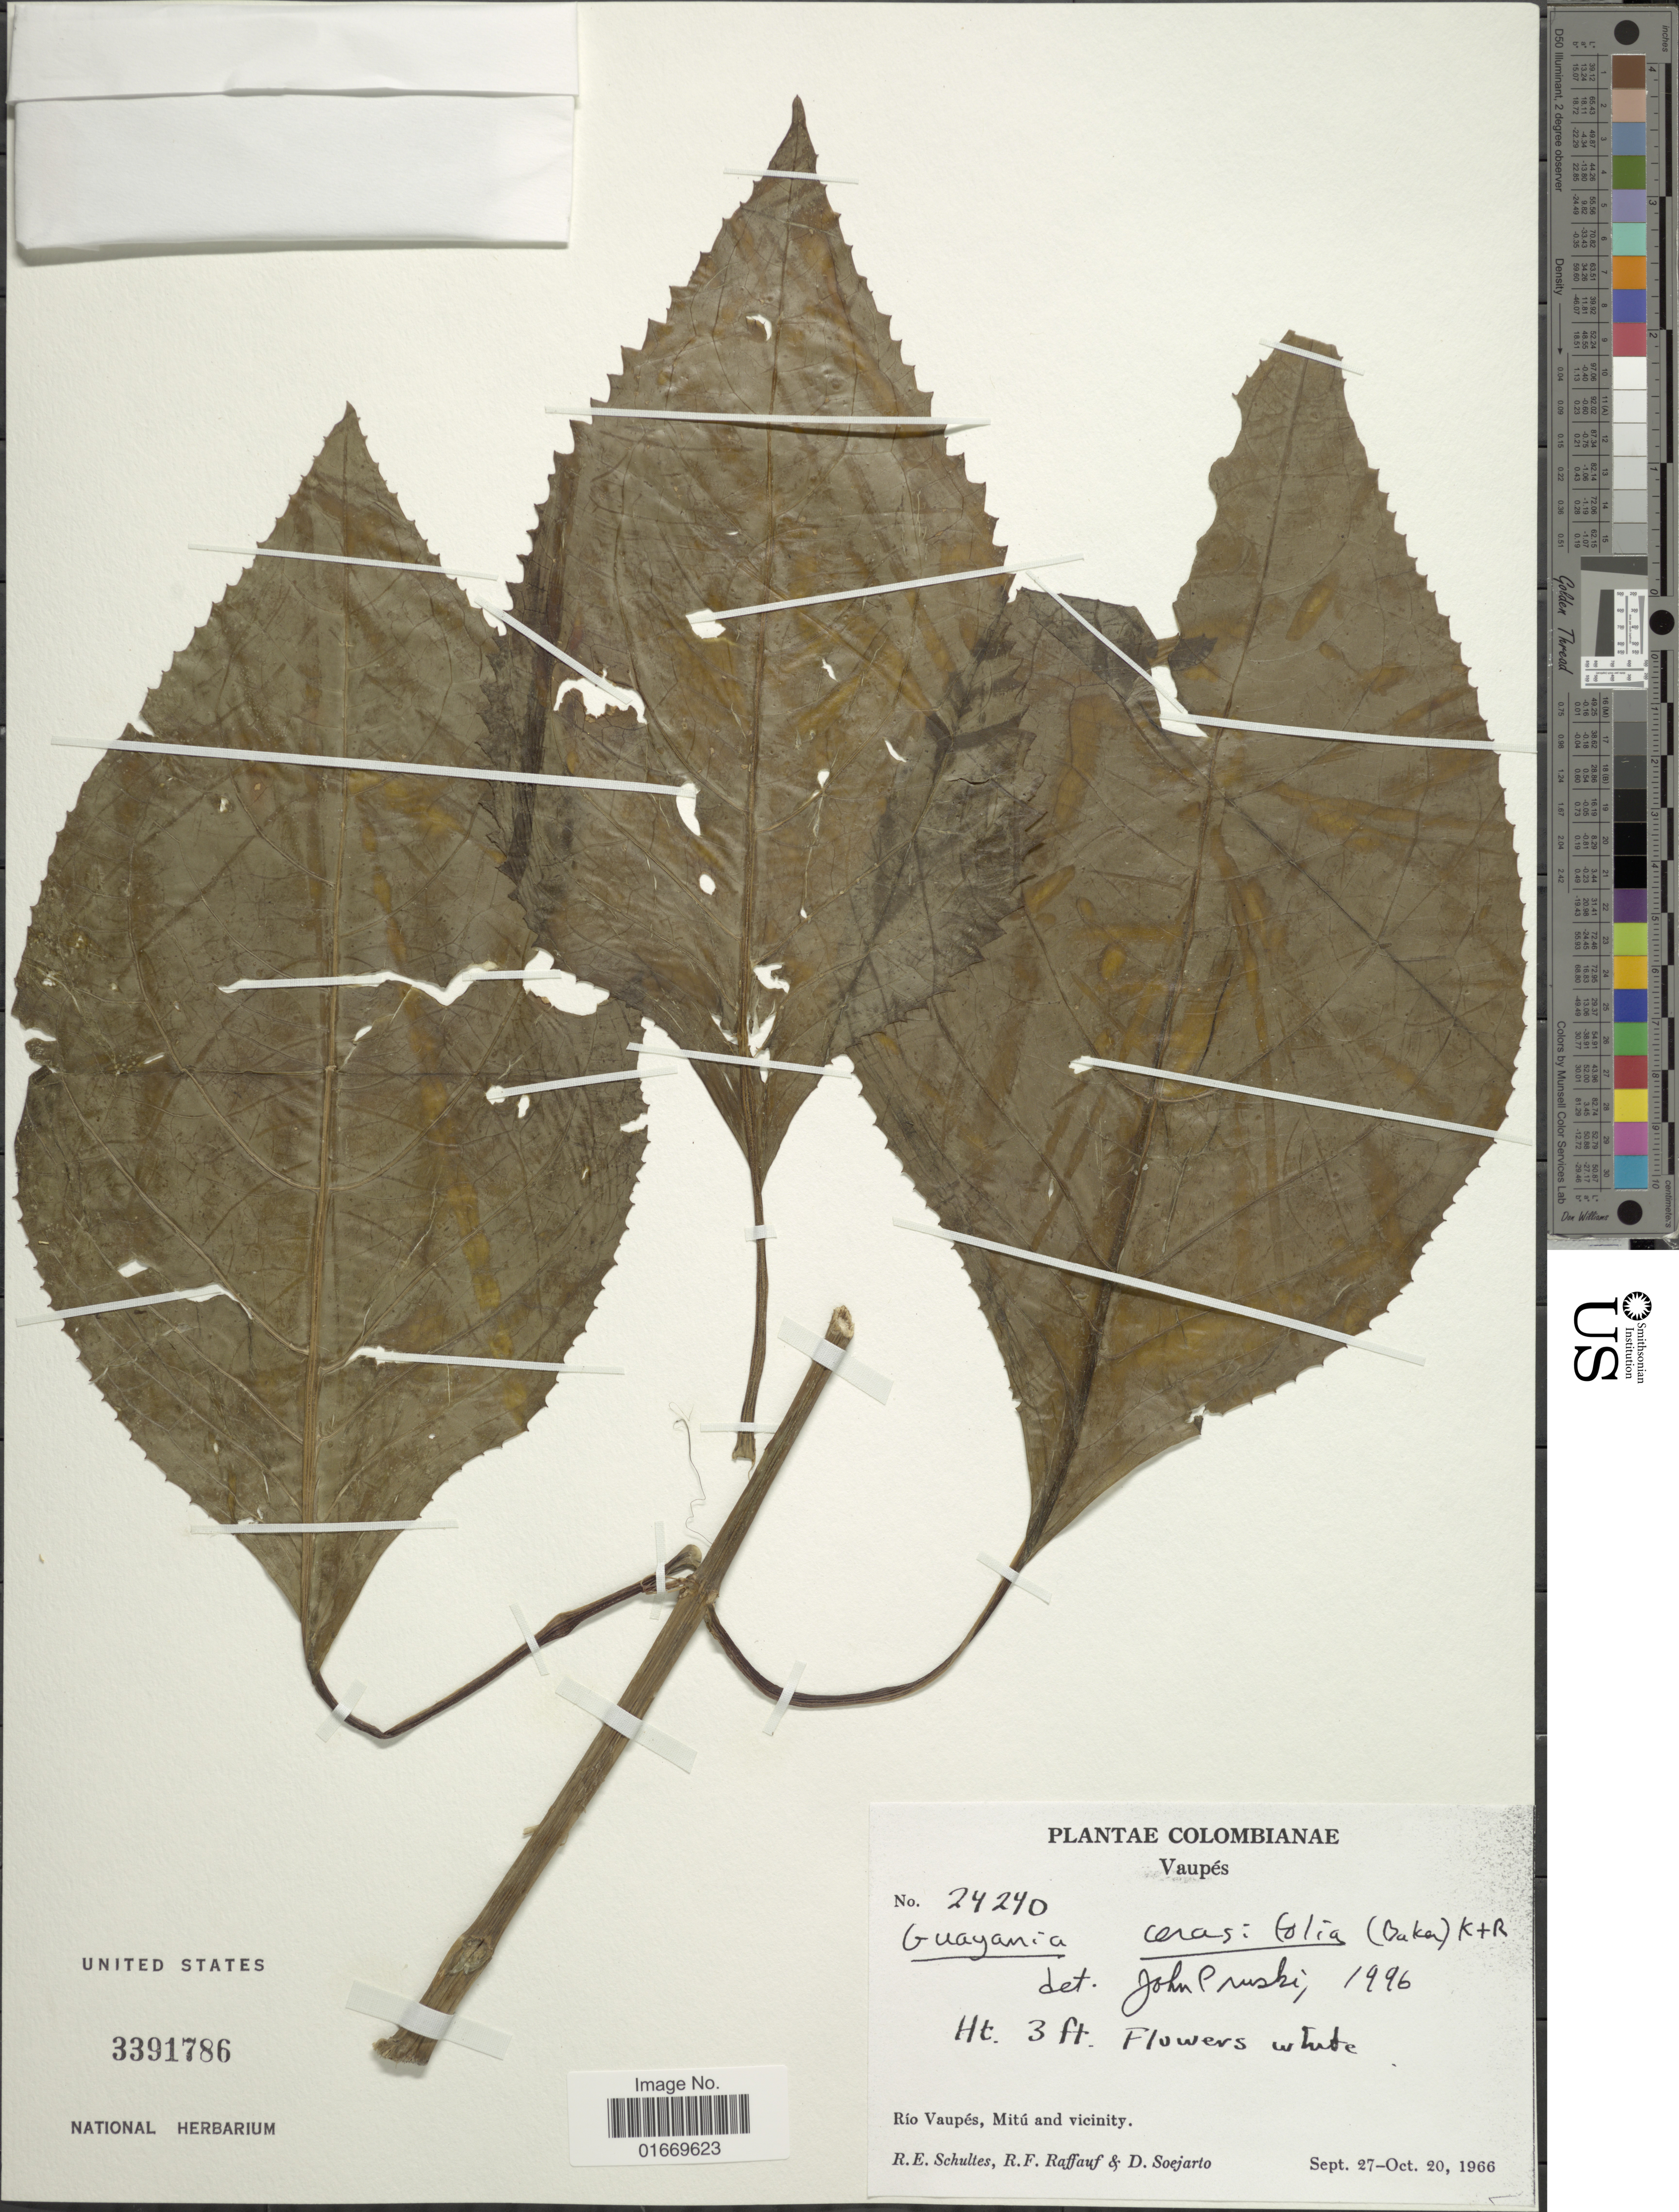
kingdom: Plantae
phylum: Tracheophyta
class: Magnoliopsida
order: Asterales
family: Asteraceae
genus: Guayania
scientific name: Guayania cerasifolia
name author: (Sch. Bip. ex Baker) R.M. King & H. Rob.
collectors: R. E. Schultes, R. Raffauf & D. Soejarto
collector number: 24240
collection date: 1966-09-27/1966-10-20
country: Colombia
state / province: Vaupés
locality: Colombianae. Vaupés. Rio Vaupes, Mitu and vicinity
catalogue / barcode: US 3391786